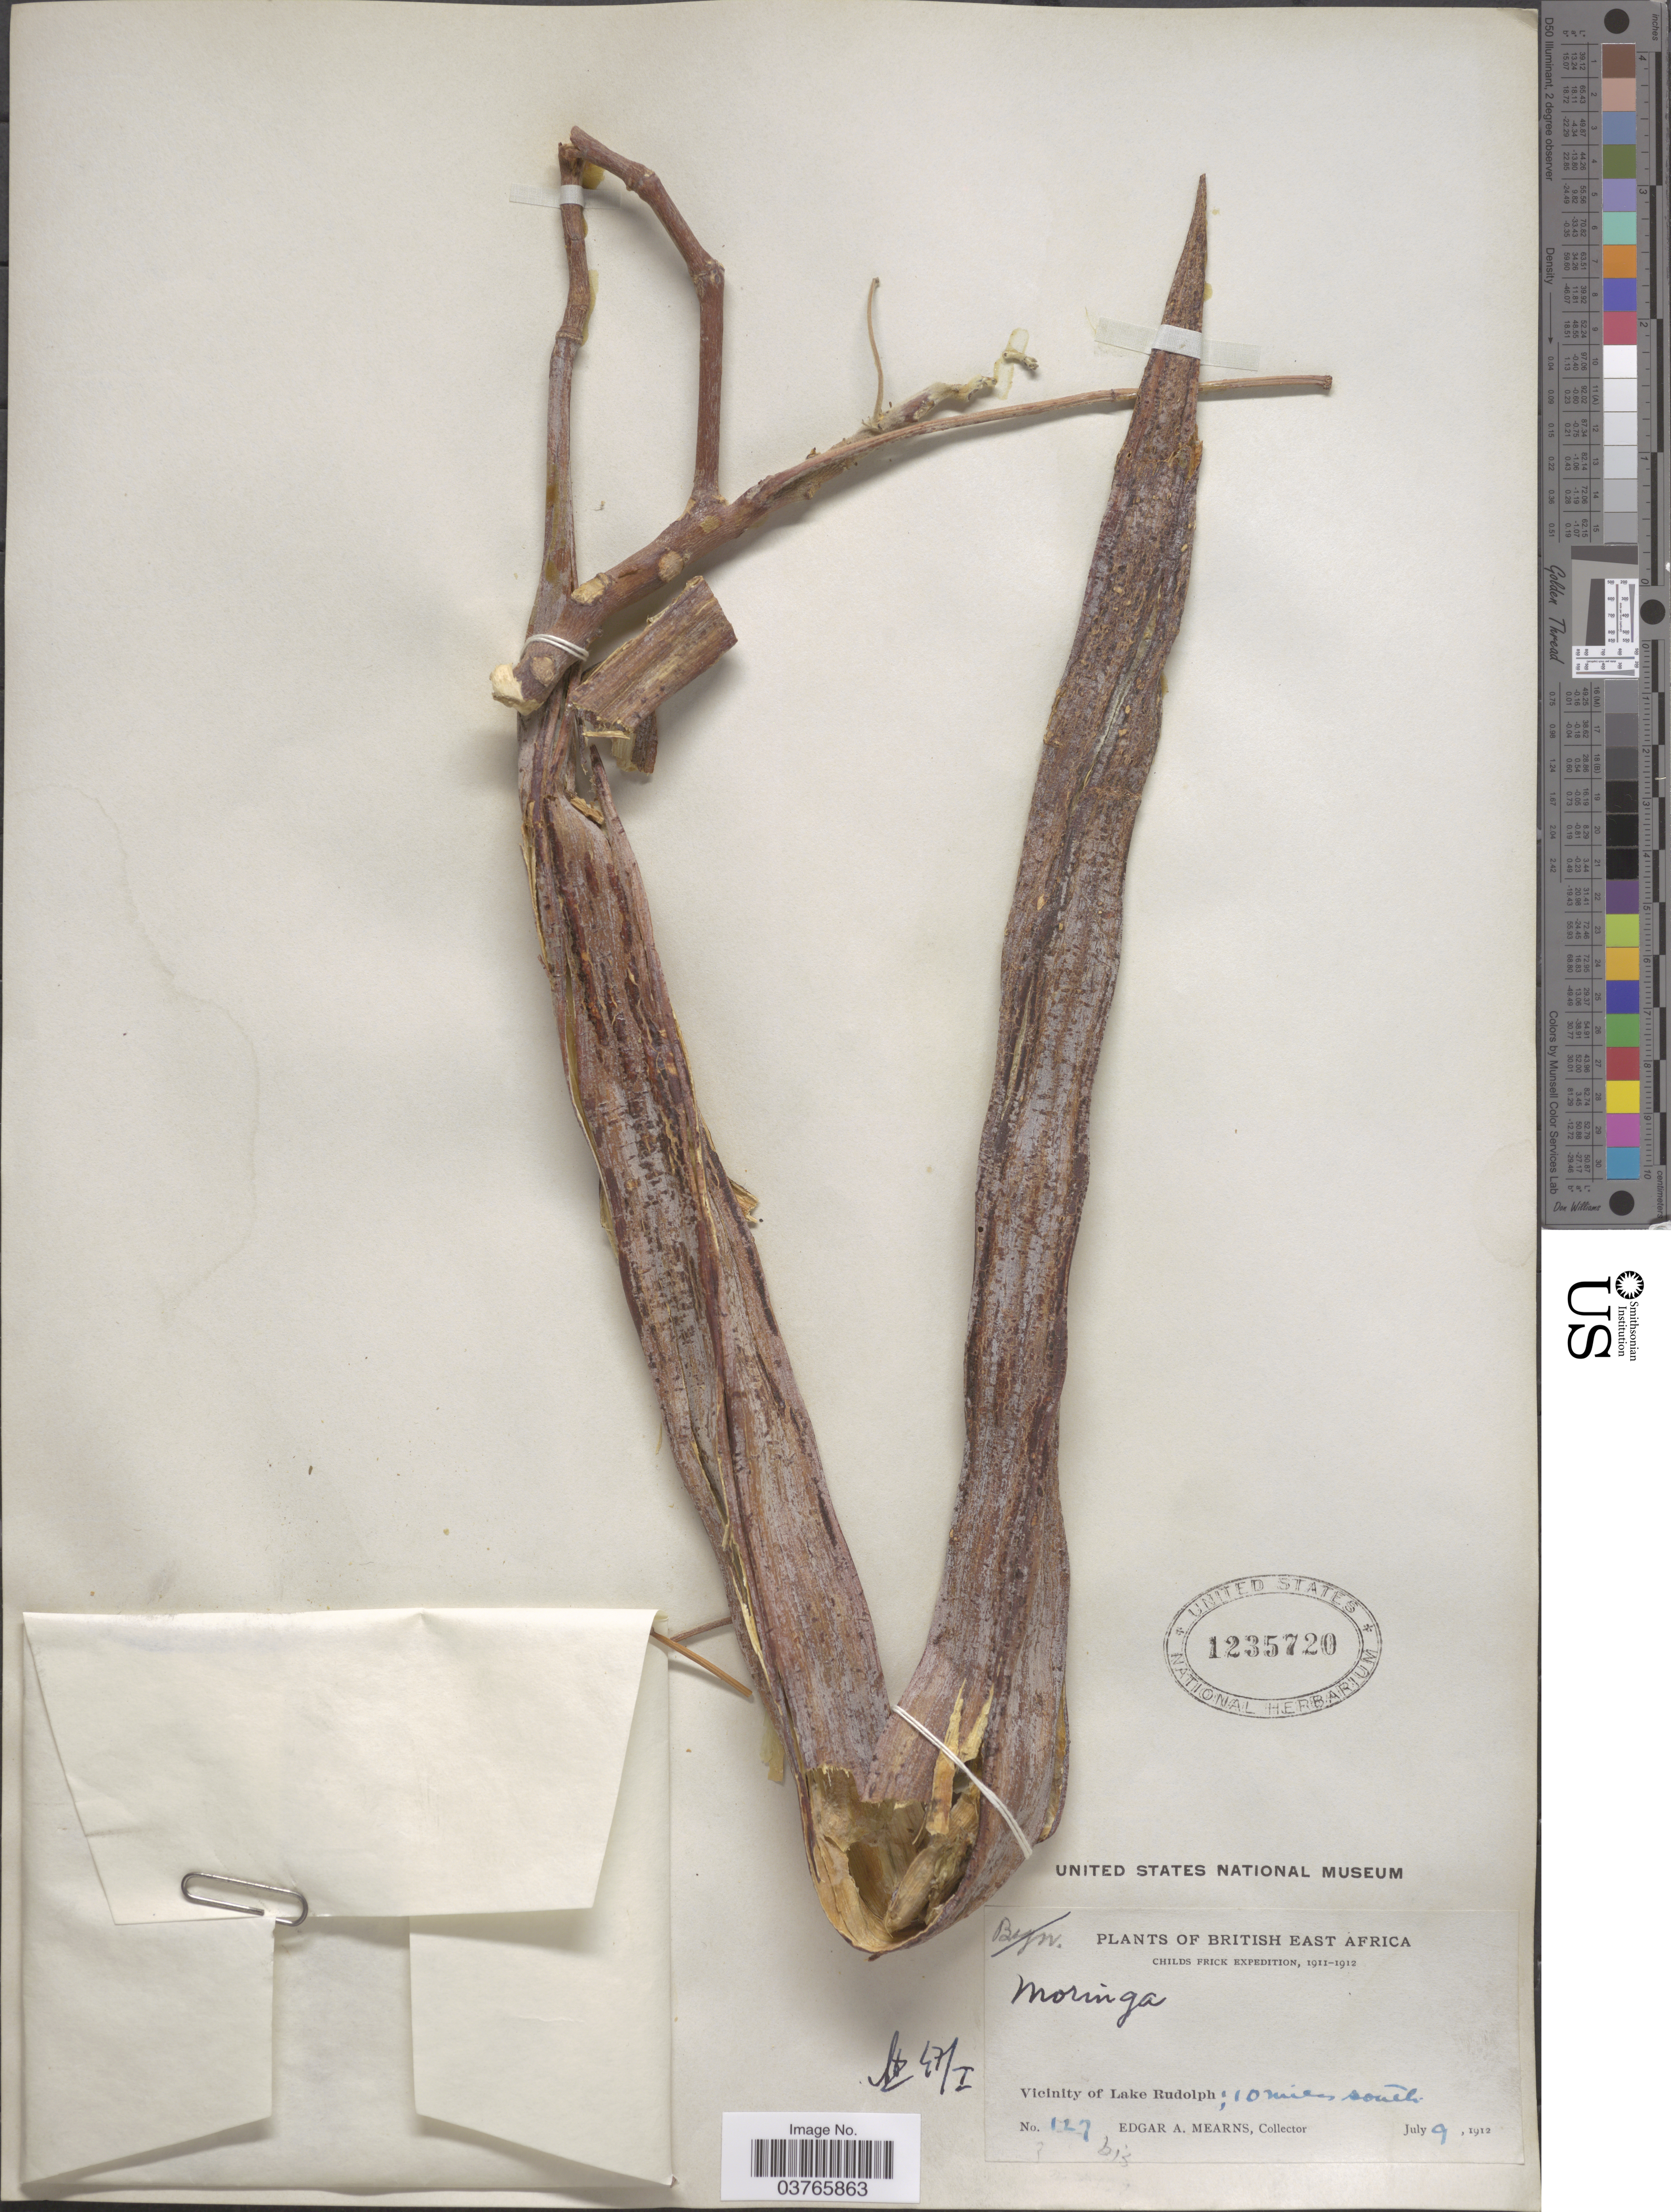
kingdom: Plantae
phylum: Tracheophyta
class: Magnoliopsida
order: Brassicales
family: Moringaceae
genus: Moringa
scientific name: Moringa sp.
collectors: E. A. Mearns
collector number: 127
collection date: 1912-07-09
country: Kenya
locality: British East Africa. Vicinity of Lake Rudolph; 10 miles south.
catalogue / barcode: US 1235720